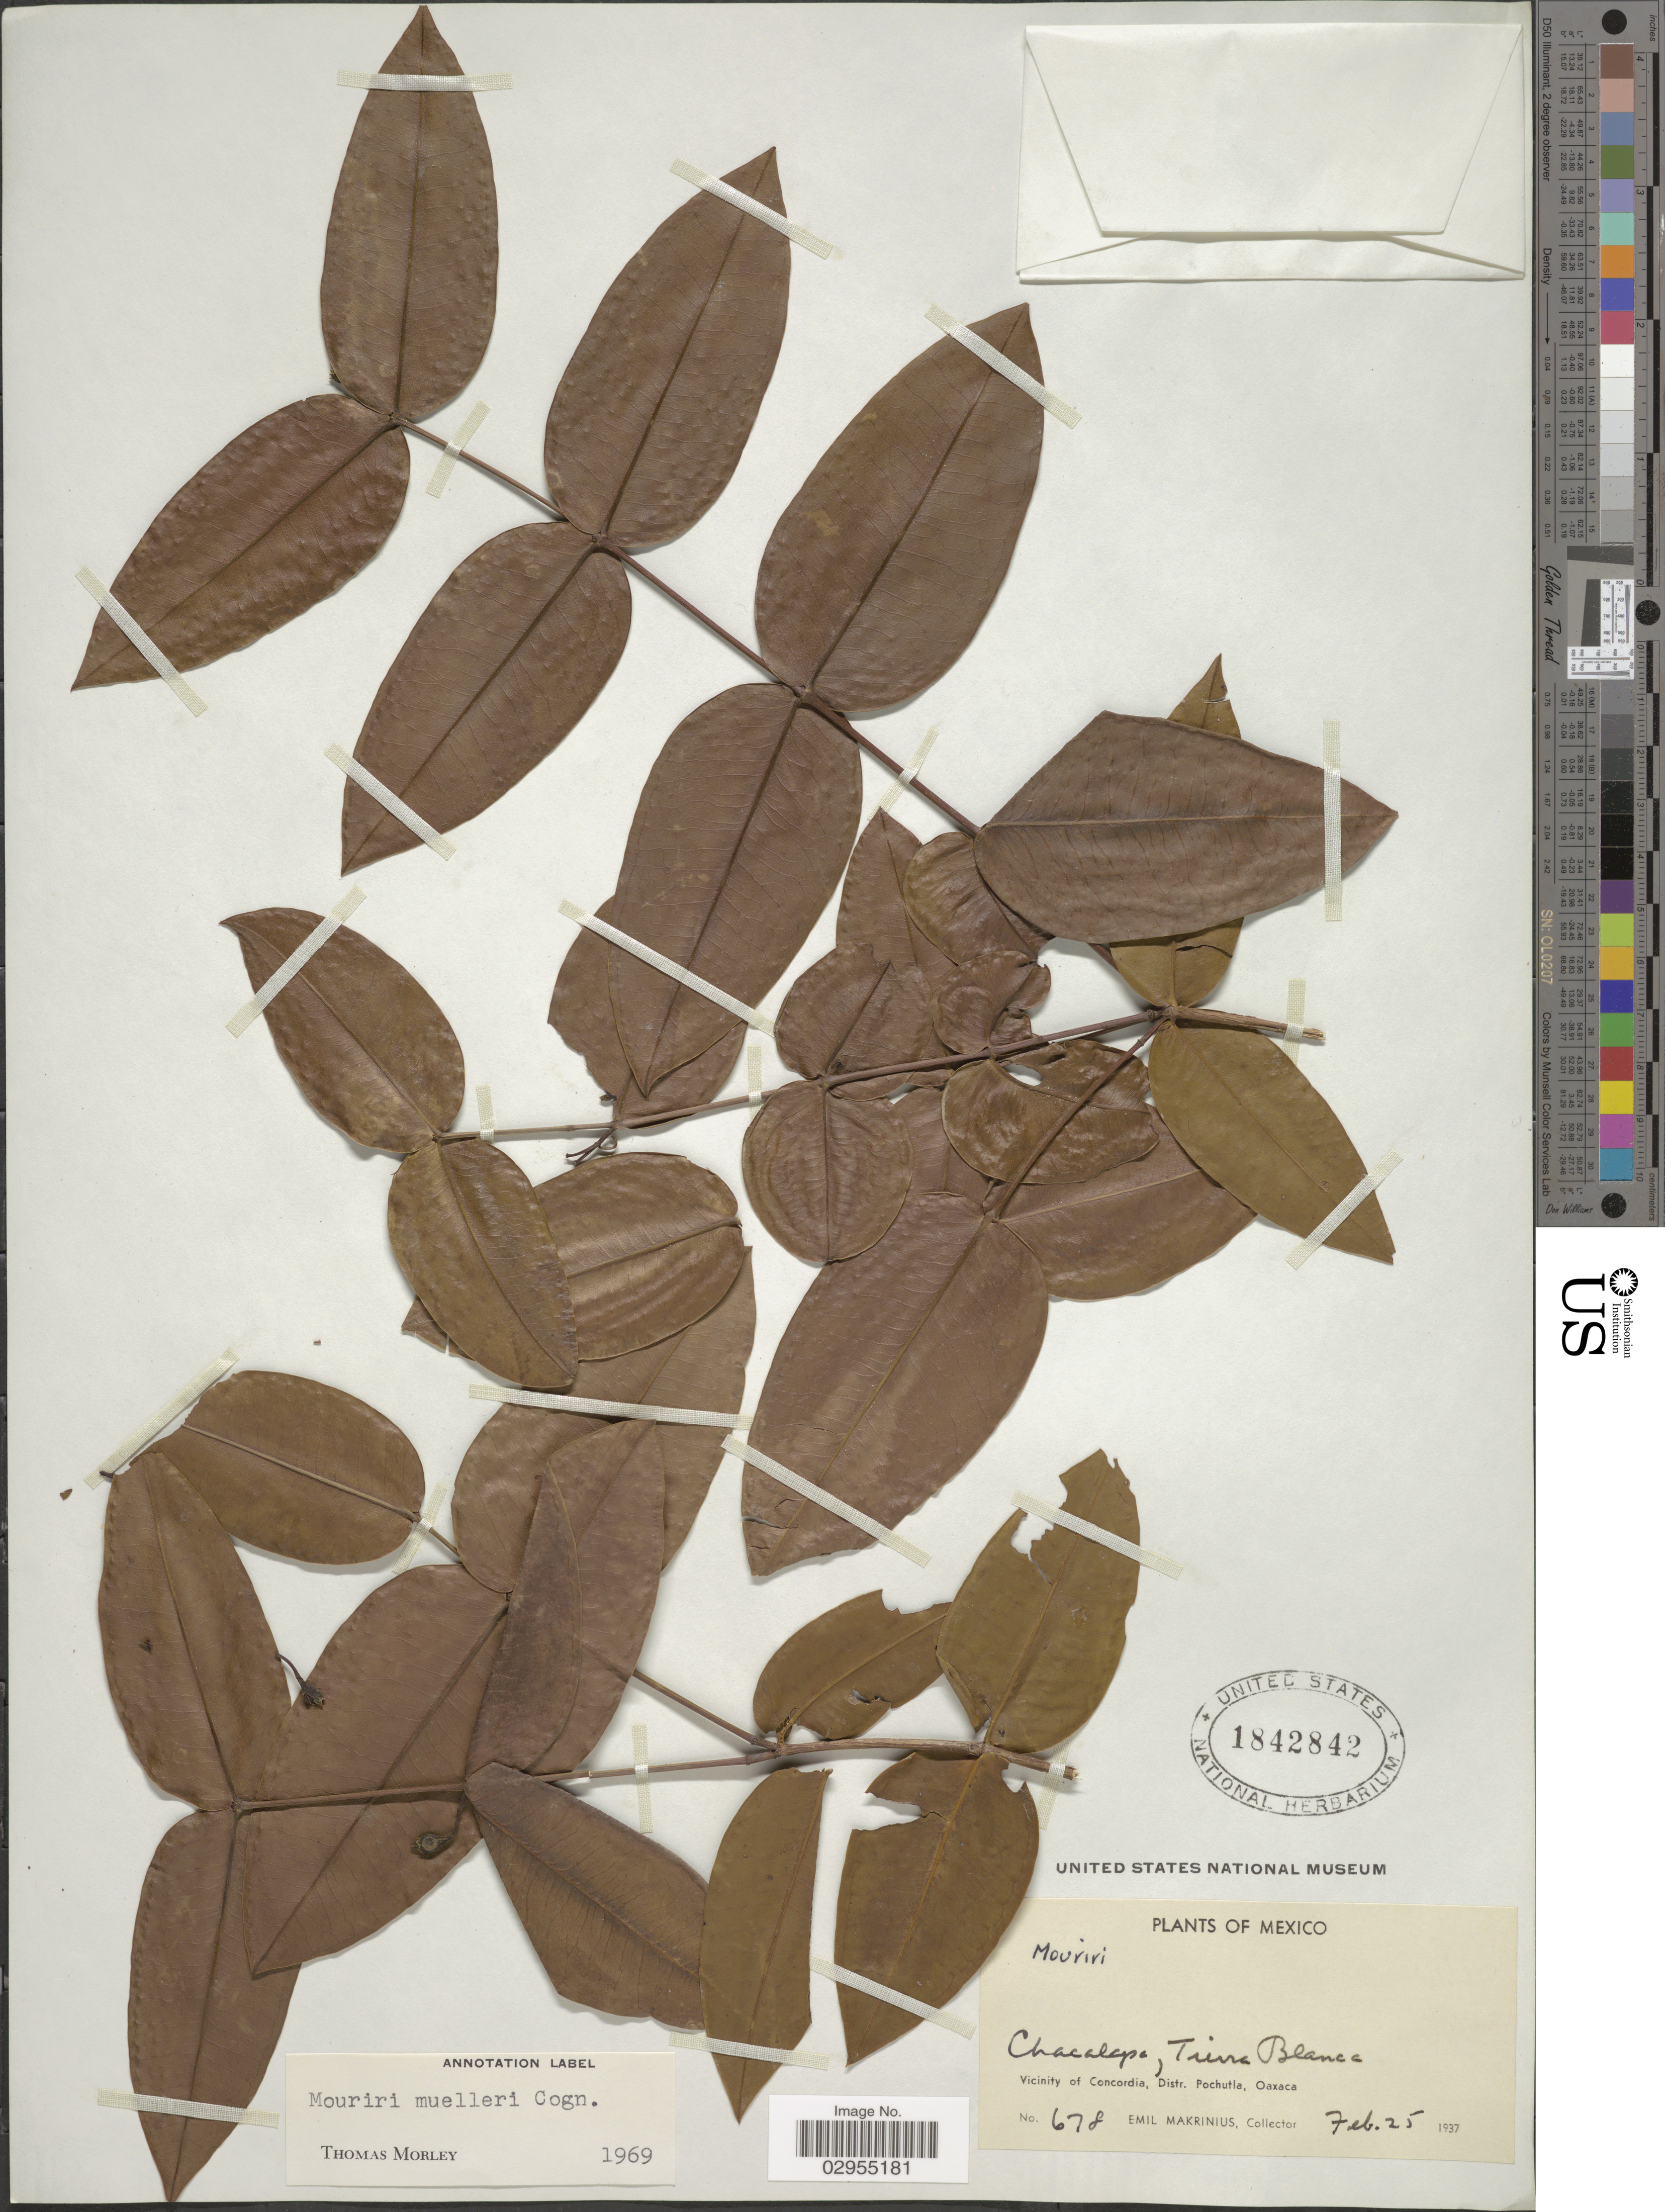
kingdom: Plantae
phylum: Tracheophyta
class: Magnoliopsida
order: Myrtales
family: Melastomataceae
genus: Mouriri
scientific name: Mouriri muelleri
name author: Cogn.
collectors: E. Makrinius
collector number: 678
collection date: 1937-02-25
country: Mexico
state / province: Oaxaca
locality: Chacalapa, Tierra Blanca. Vicinity of Concordia, Distr. Pochutla.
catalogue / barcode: US 1842842